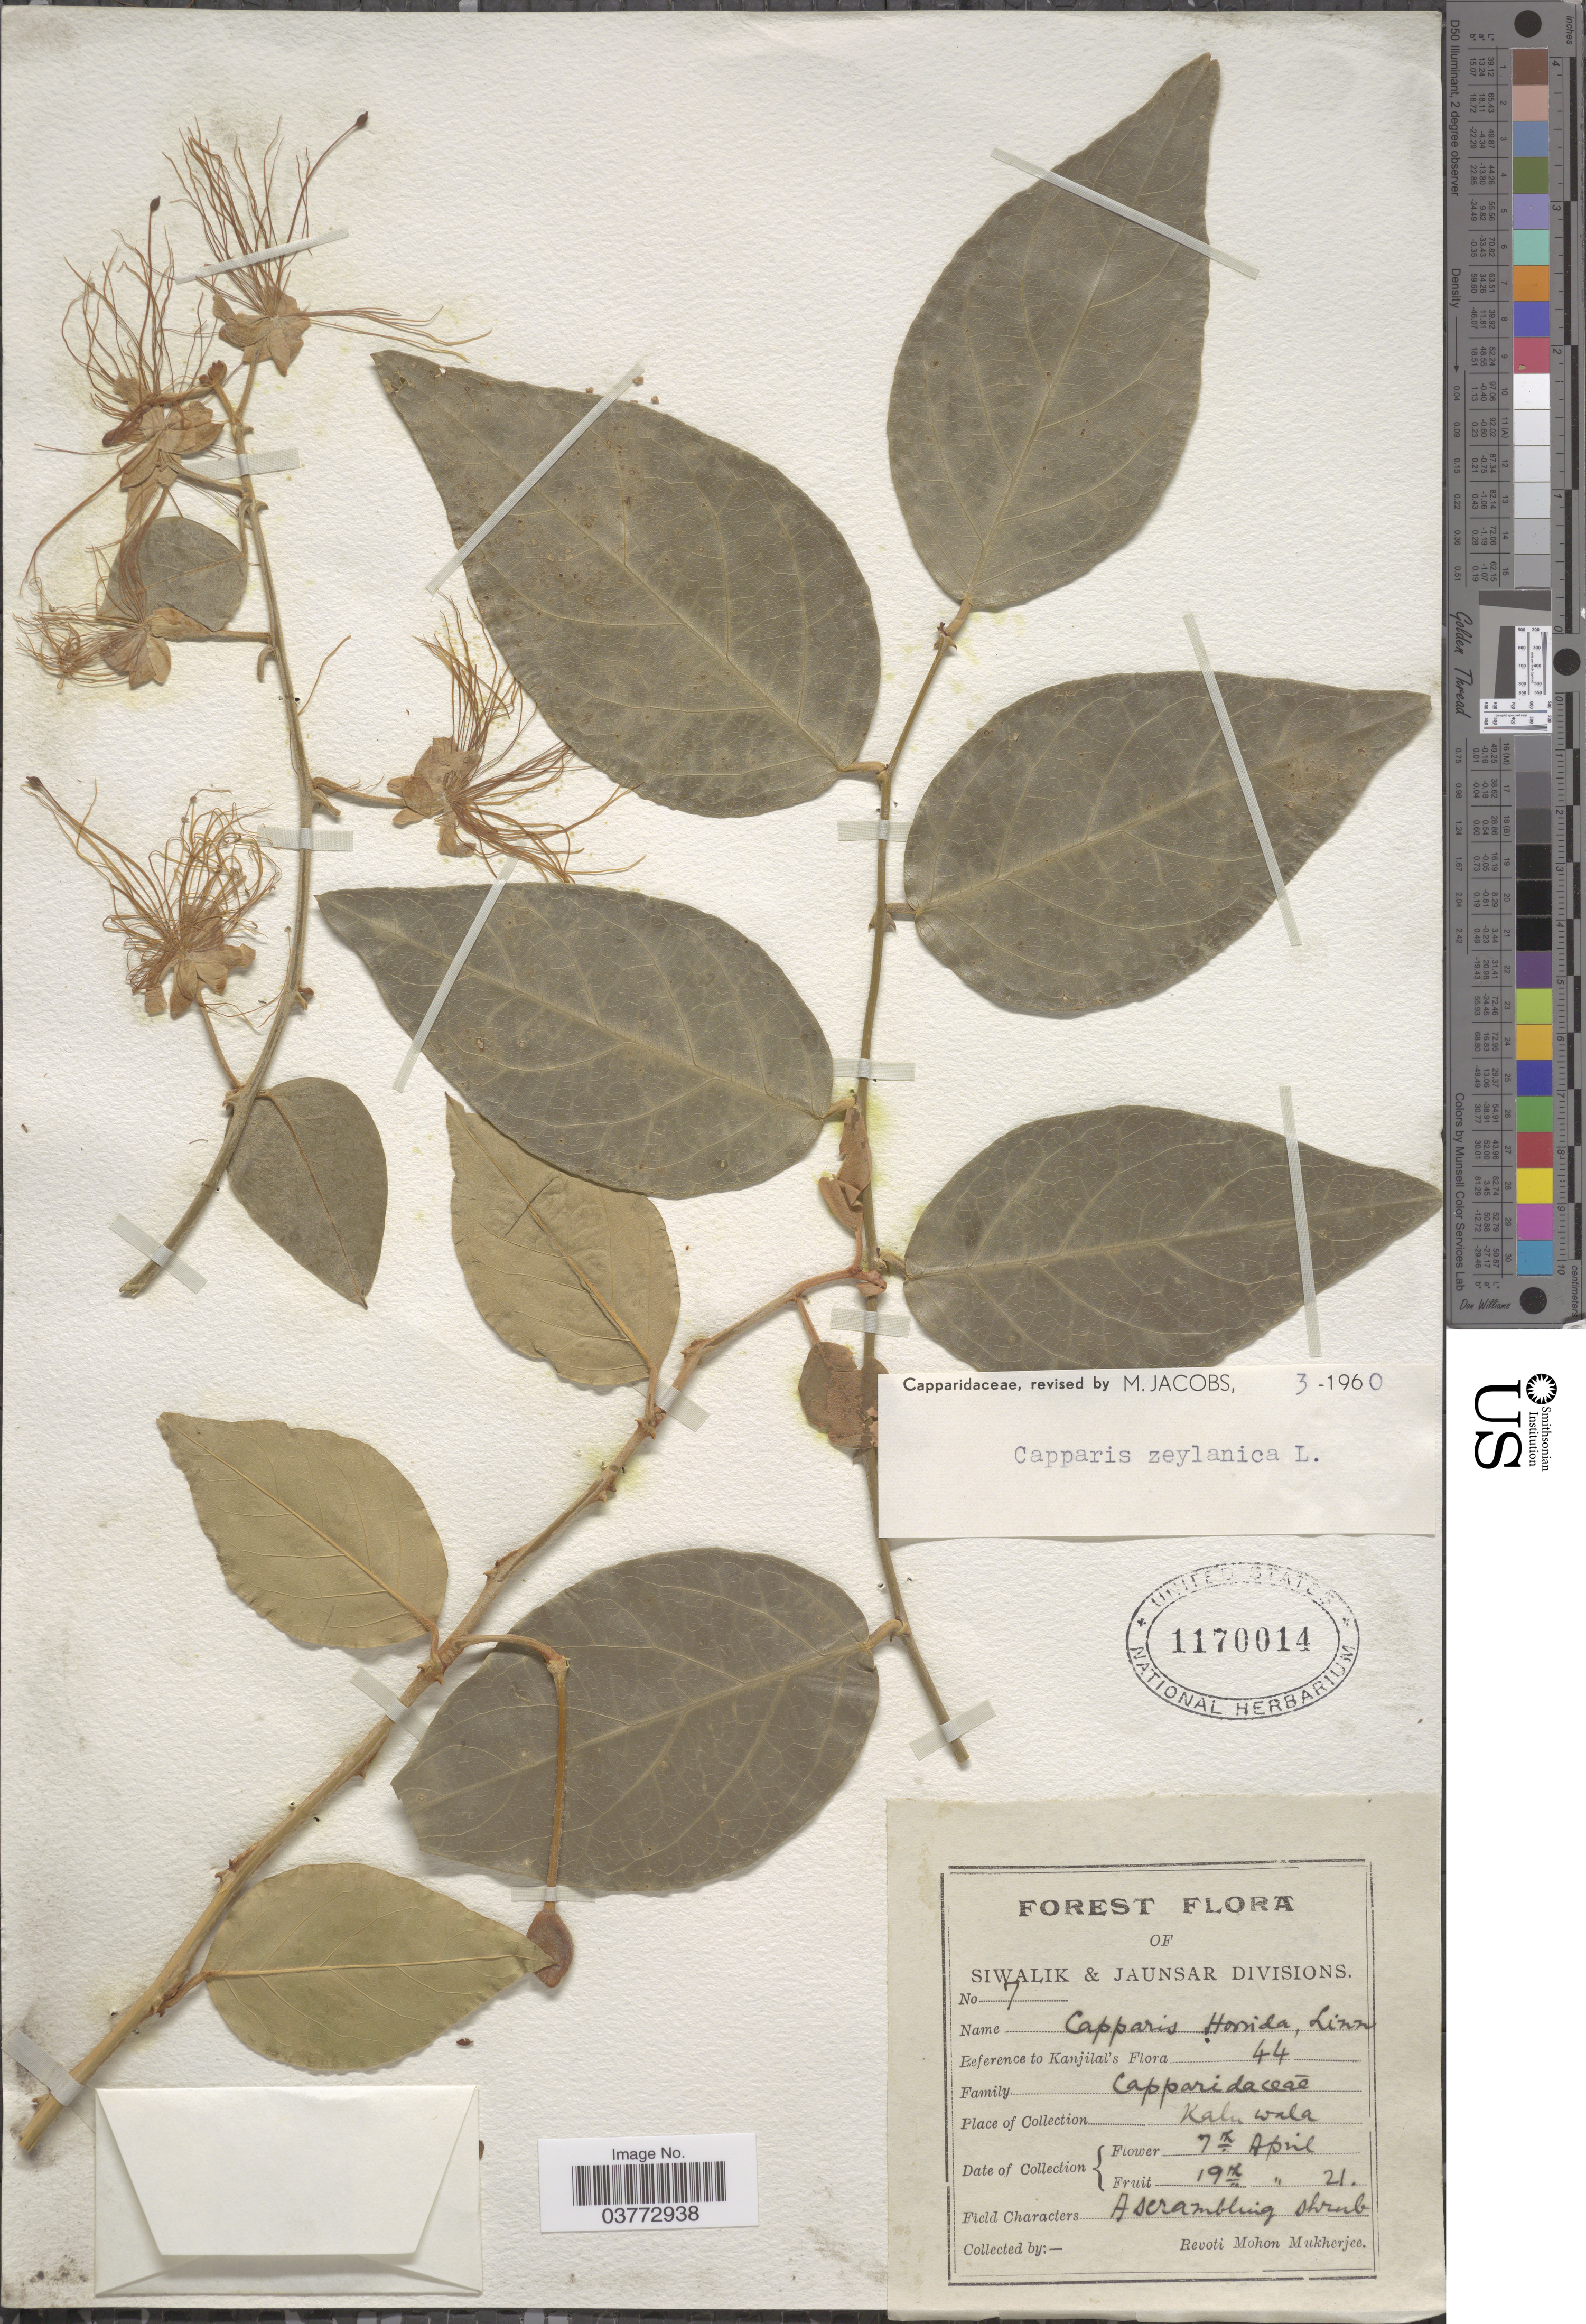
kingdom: Plantae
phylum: Tracheophyta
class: Magnoliopsida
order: Brassicales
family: Capparaceae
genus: Capparis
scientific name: Capparis zeylanica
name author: L.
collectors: R. Mukherjee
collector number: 7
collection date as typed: Transcribed d/m/y: 7/4/21 to 19/4/21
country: India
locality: Forest. Siwalik & Jaunsar Divisions. Kaluwala.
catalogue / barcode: US 1170014